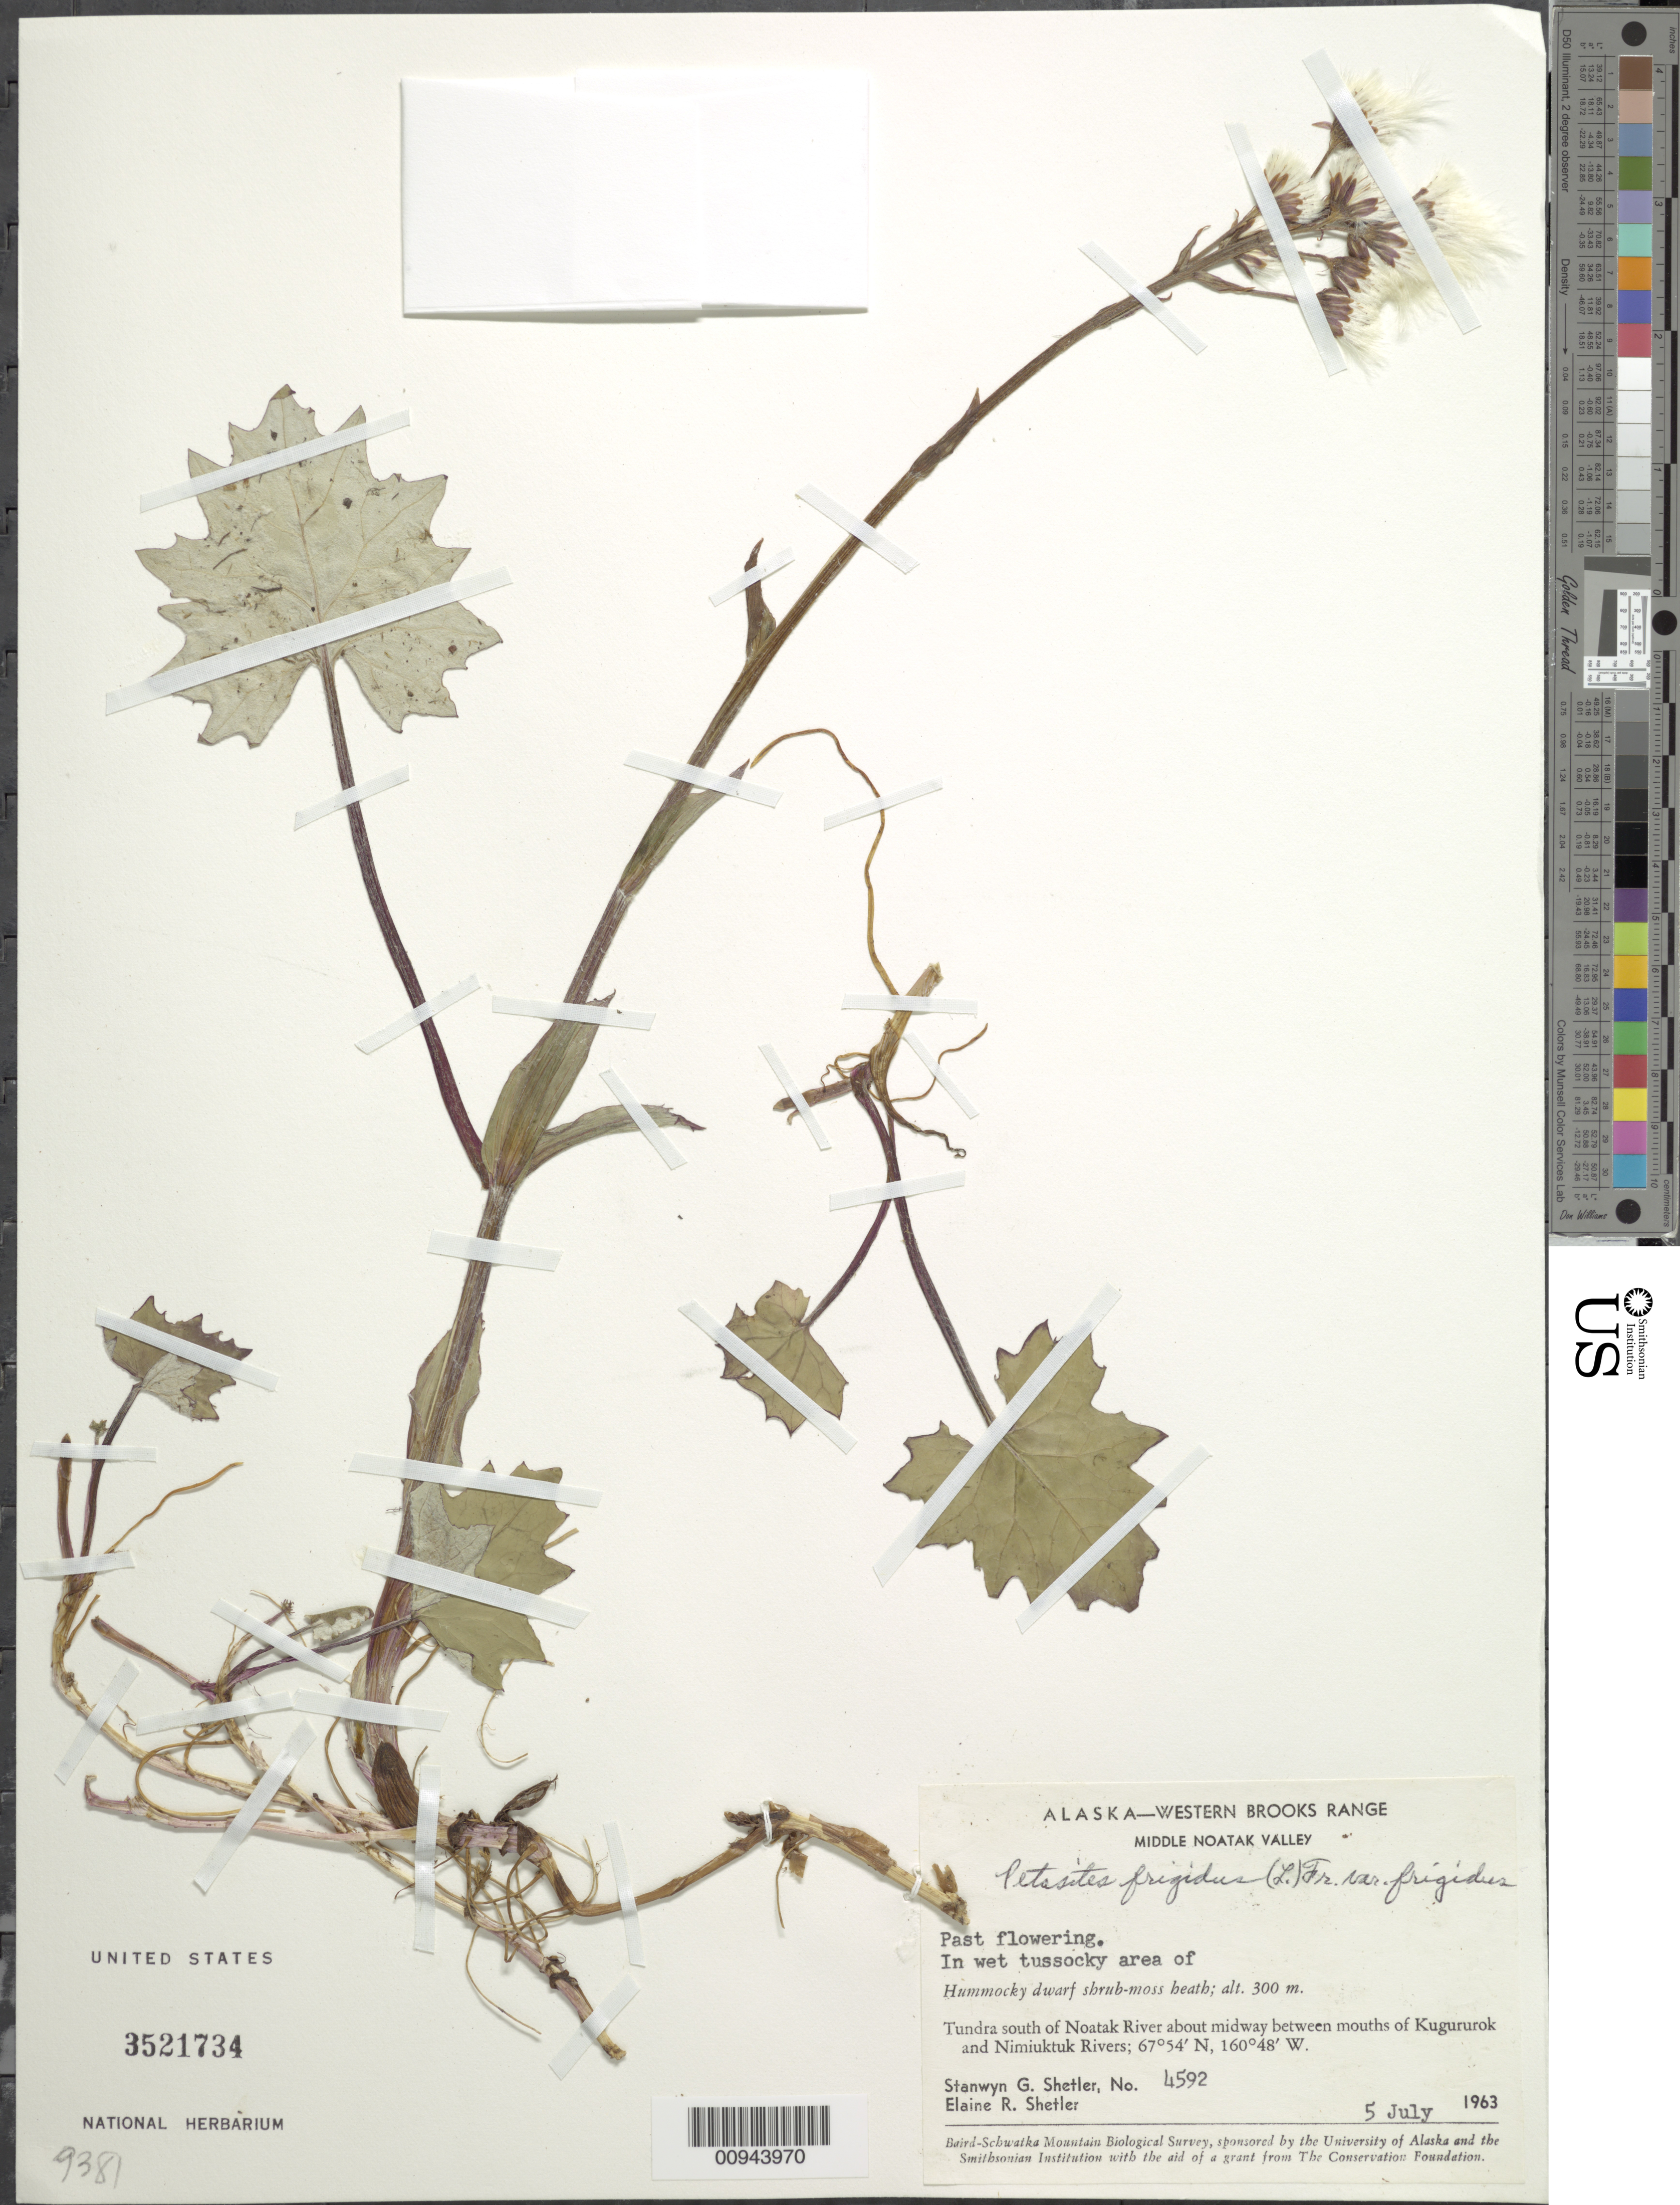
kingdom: Plantae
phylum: Tracheophyta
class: Magnoliopsida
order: Asterales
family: Asteraceae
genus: Petasites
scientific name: Petasites frigidus var. frigidus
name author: (L.) Fr.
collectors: S. Shetler & E. R. Shetler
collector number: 4592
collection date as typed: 05 Jul 1963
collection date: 1963-07-05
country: United States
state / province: Alaska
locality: S of Noatak River about midway between mouths of Kugururok and Nimiuktuk Rivers. Western Brooks Range, Middle Noatak Valley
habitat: Tundra. Hummocky dwarf shrub-moss heath. Wet tussocky area.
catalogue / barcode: US 3521734